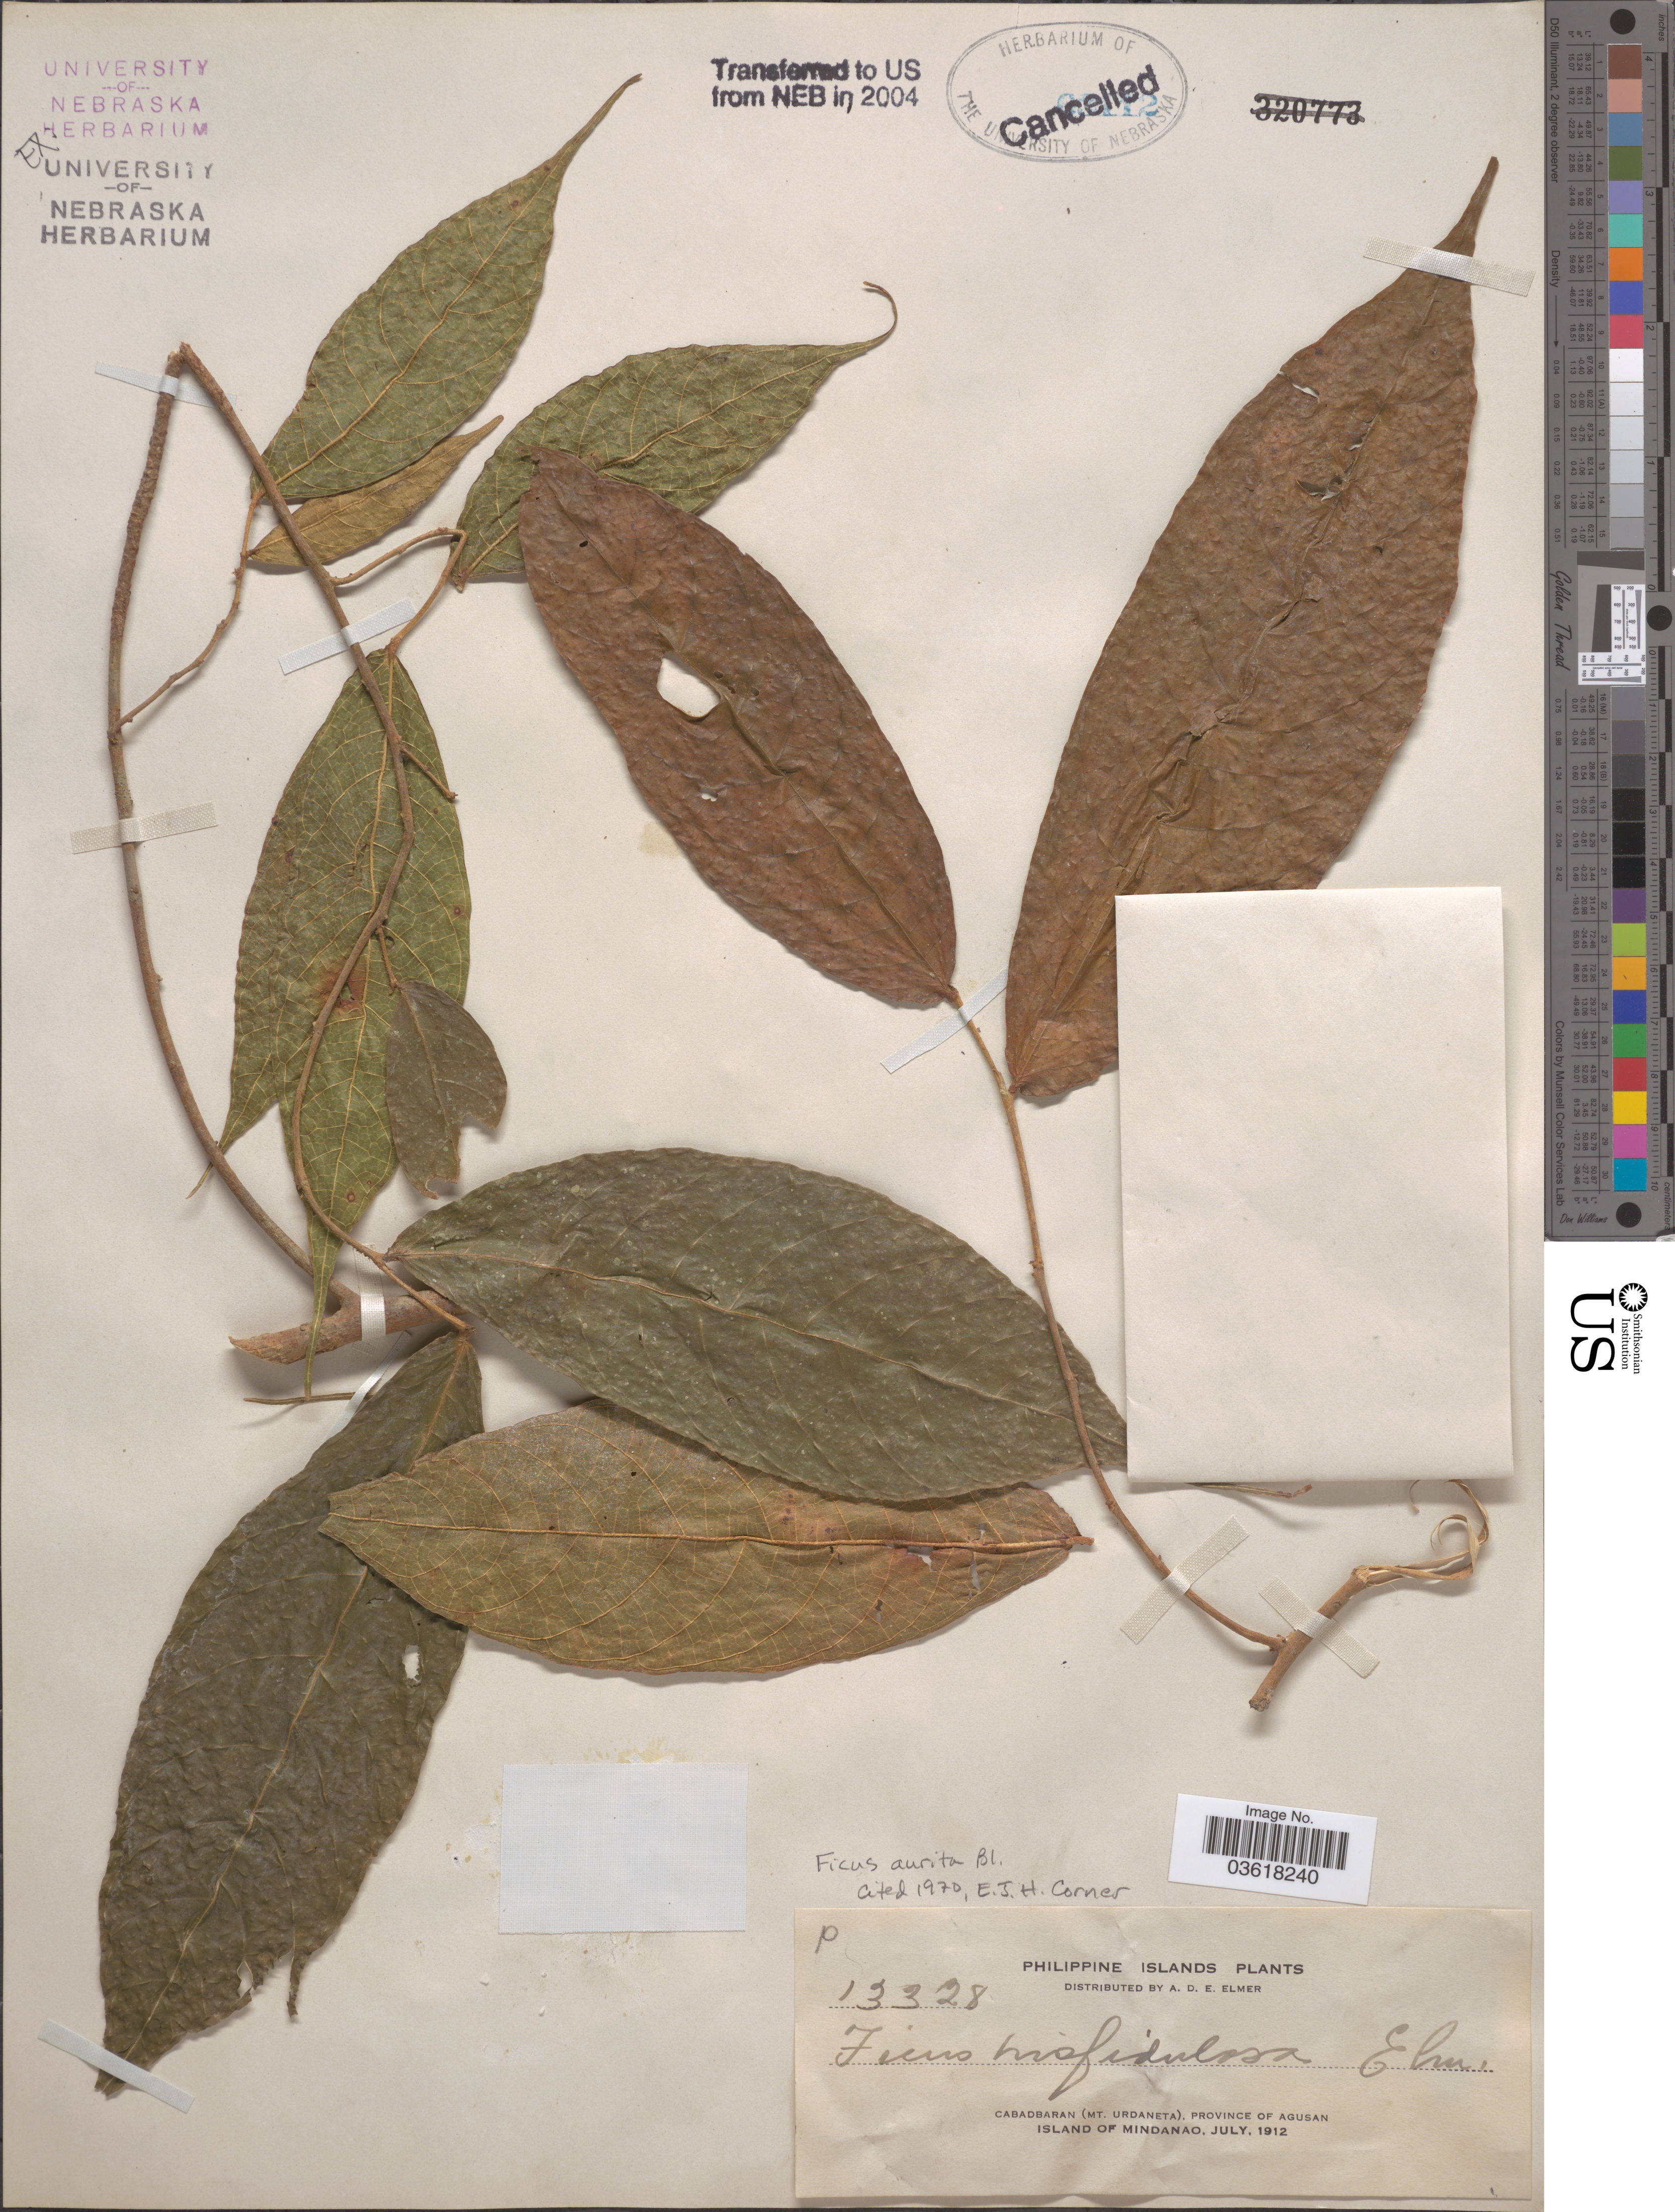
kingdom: Plantae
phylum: Tracheophyta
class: Magnoliopsida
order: Rosales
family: Moraceae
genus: Ficus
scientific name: Ficus altissima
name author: Blume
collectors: A. D. E. Elmer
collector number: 13328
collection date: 1912-07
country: Philippines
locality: Cabadbaran (Mt. Urdaneta), Province of Agusan. Island of Mindanao.